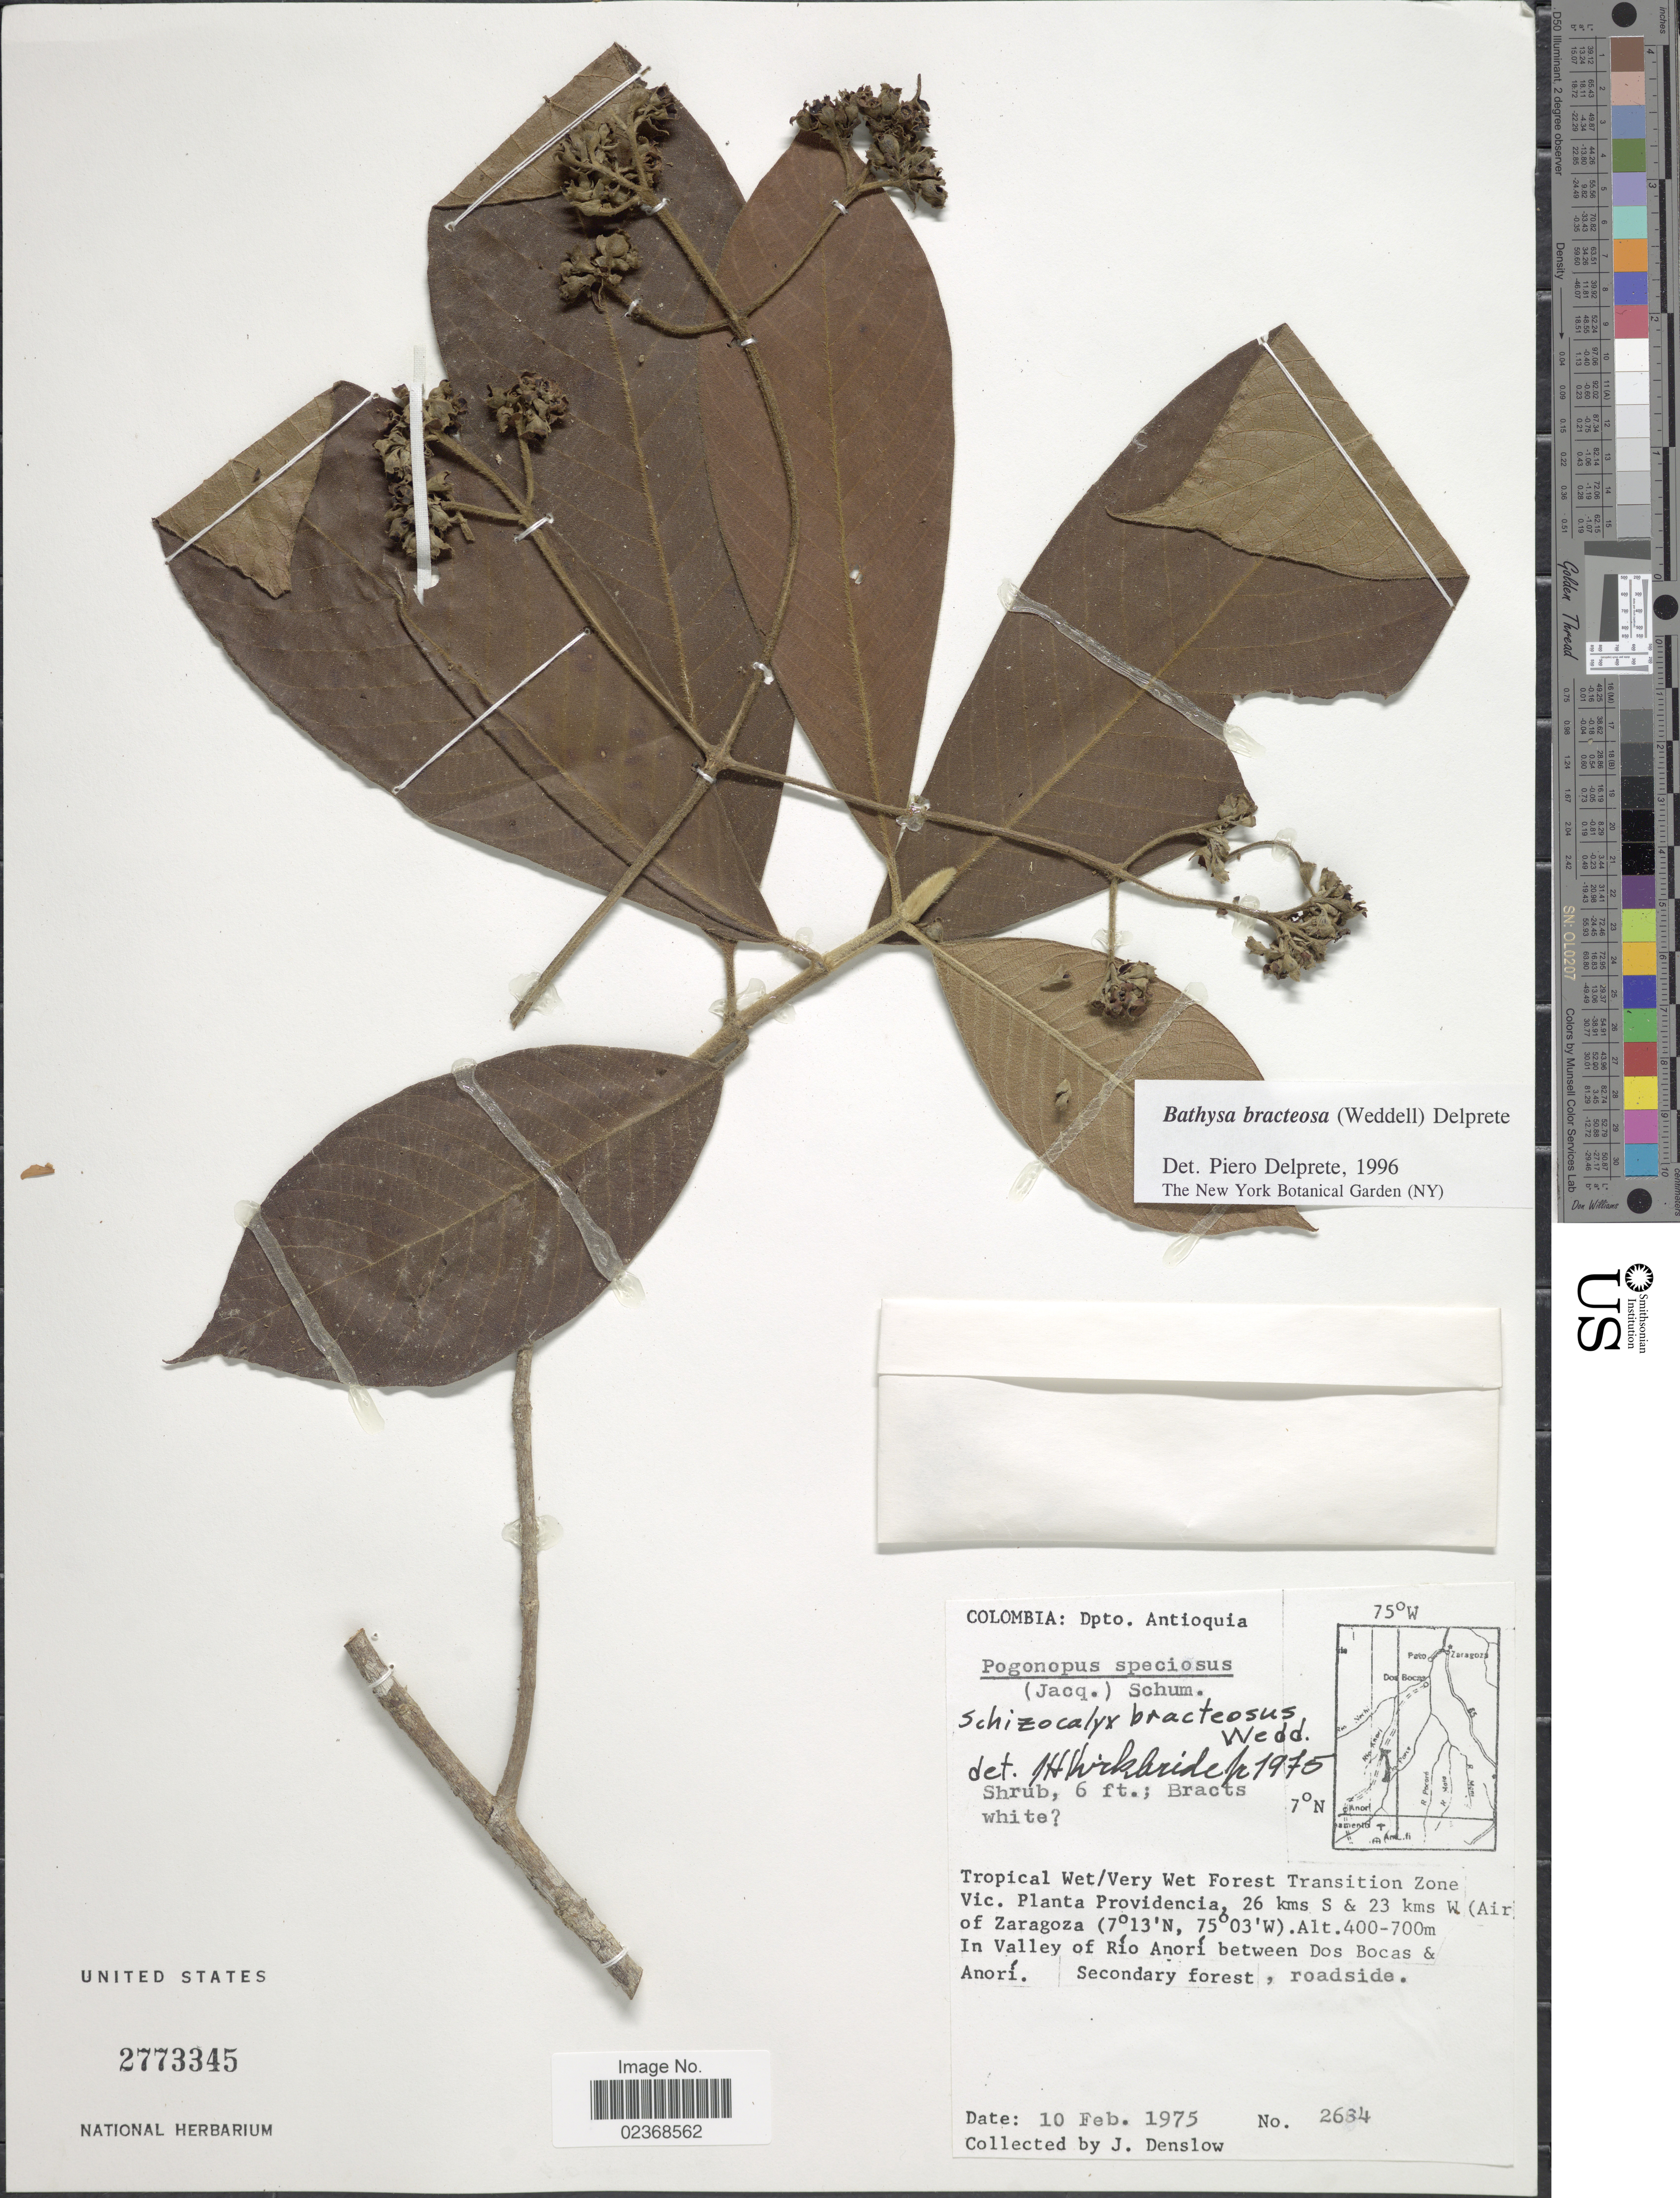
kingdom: Plantae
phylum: Tracheophyta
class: Magnoliopsida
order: Gentianales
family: Rubiaceae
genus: Schizocalyx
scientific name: Schizocalyx bracteosus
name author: Wedd.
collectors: J. Denslow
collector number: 2634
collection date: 1975-02-10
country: Colombia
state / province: Antioquia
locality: Tropical Wet/Very Wet Forest Transition Zone Vic. Planta Providencia, 26 kms S & 23 kms W (Air of Zaragoza) In Valley of Rio Anori between Dos Bocas & Anori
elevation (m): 400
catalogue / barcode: US 2773345